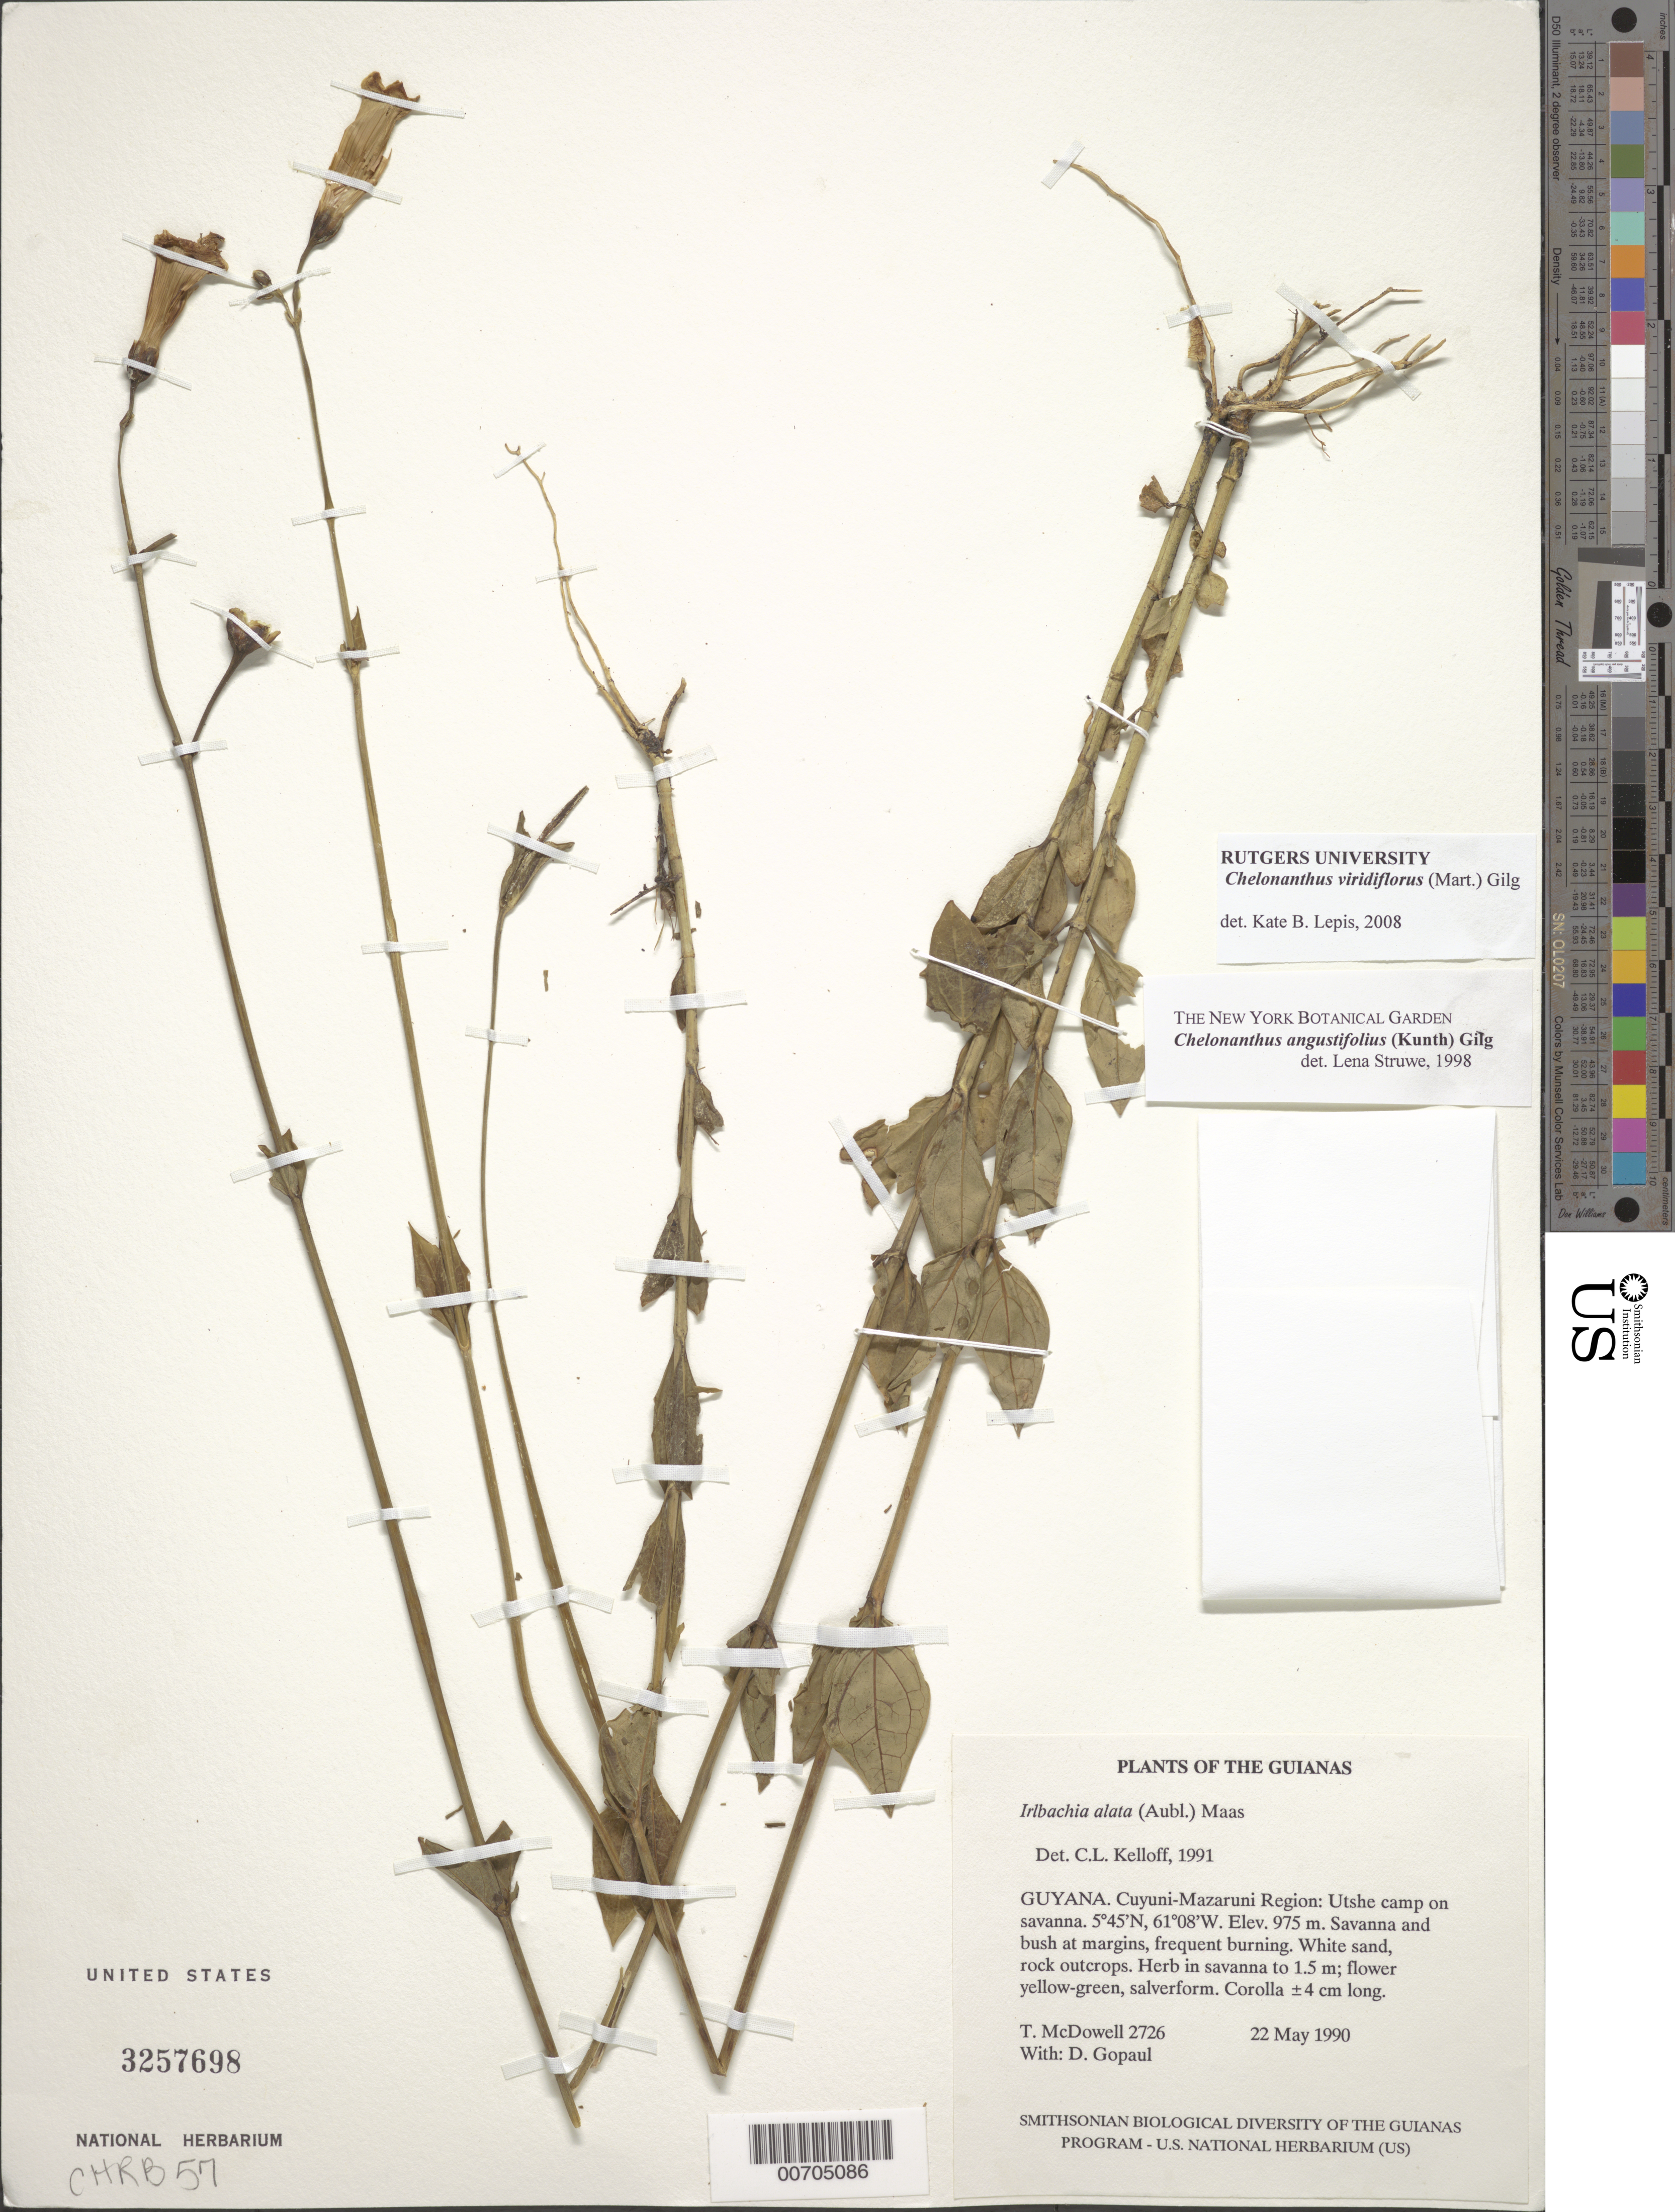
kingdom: Plantae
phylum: Tracheophyta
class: Magnoliopsida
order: Gentianales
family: Gentianaceae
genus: Chelonanthus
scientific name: Chelonanthus viridiflorus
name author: (Mart.) Gilg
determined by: Lepis, Kate B.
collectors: T. McDowell & D. Gopaul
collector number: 2726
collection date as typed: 22 May 1990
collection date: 1990-05-22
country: Guyana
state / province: Cuyuni-Mazaruni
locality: Utshi camp, 0.3 km N of Utshi R, just S of forest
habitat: Savanna and bush at margins, frequent burning. White sand, rock outcrops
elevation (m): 975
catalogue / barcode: US 3257698